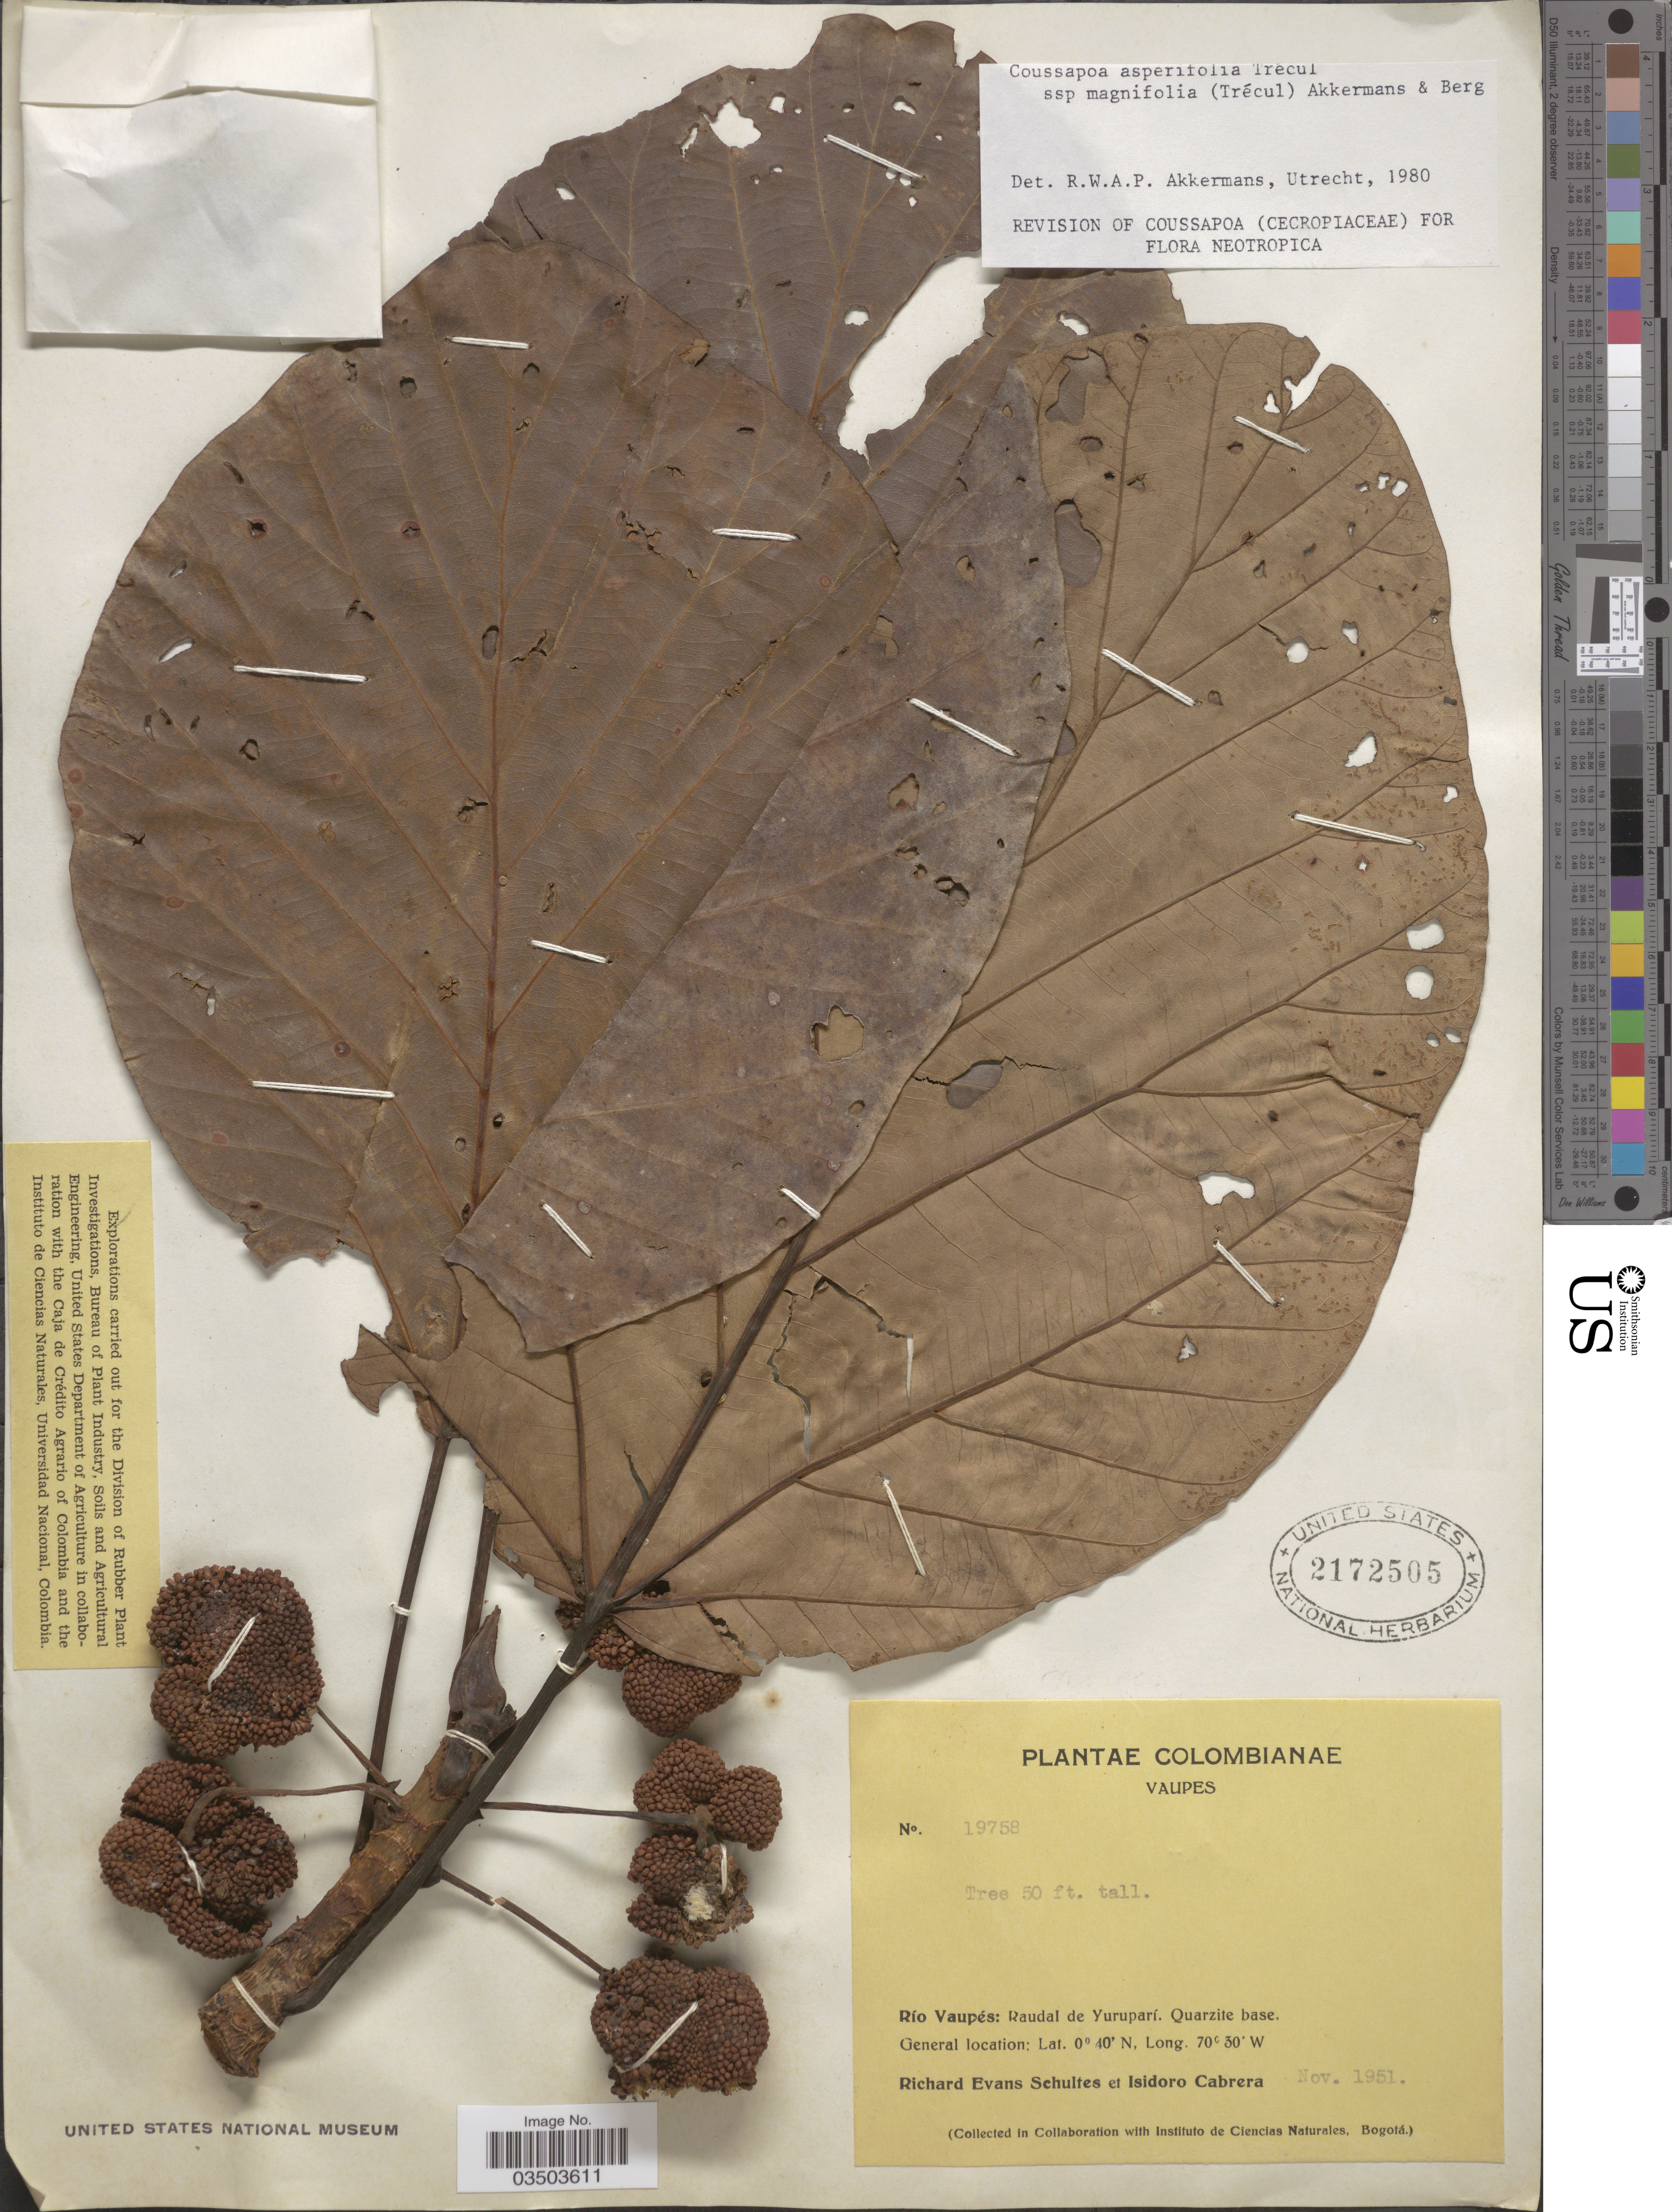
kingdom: Plantae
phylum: Tracheophyta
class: Magnoliopsida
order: Rosales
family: Urticaceae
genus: Coussapoa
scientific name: Coussapoa asperifolia subsp. magnifolia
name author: (Trécul) Akkermans & C.C. Berg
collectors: R. E. Schultes & I. Cabrera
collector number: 19758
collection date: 1951-11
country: Colombia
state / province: Vaupés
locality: Río Vaupés: Raudal de Yuruparí.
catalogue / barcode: US 2172505